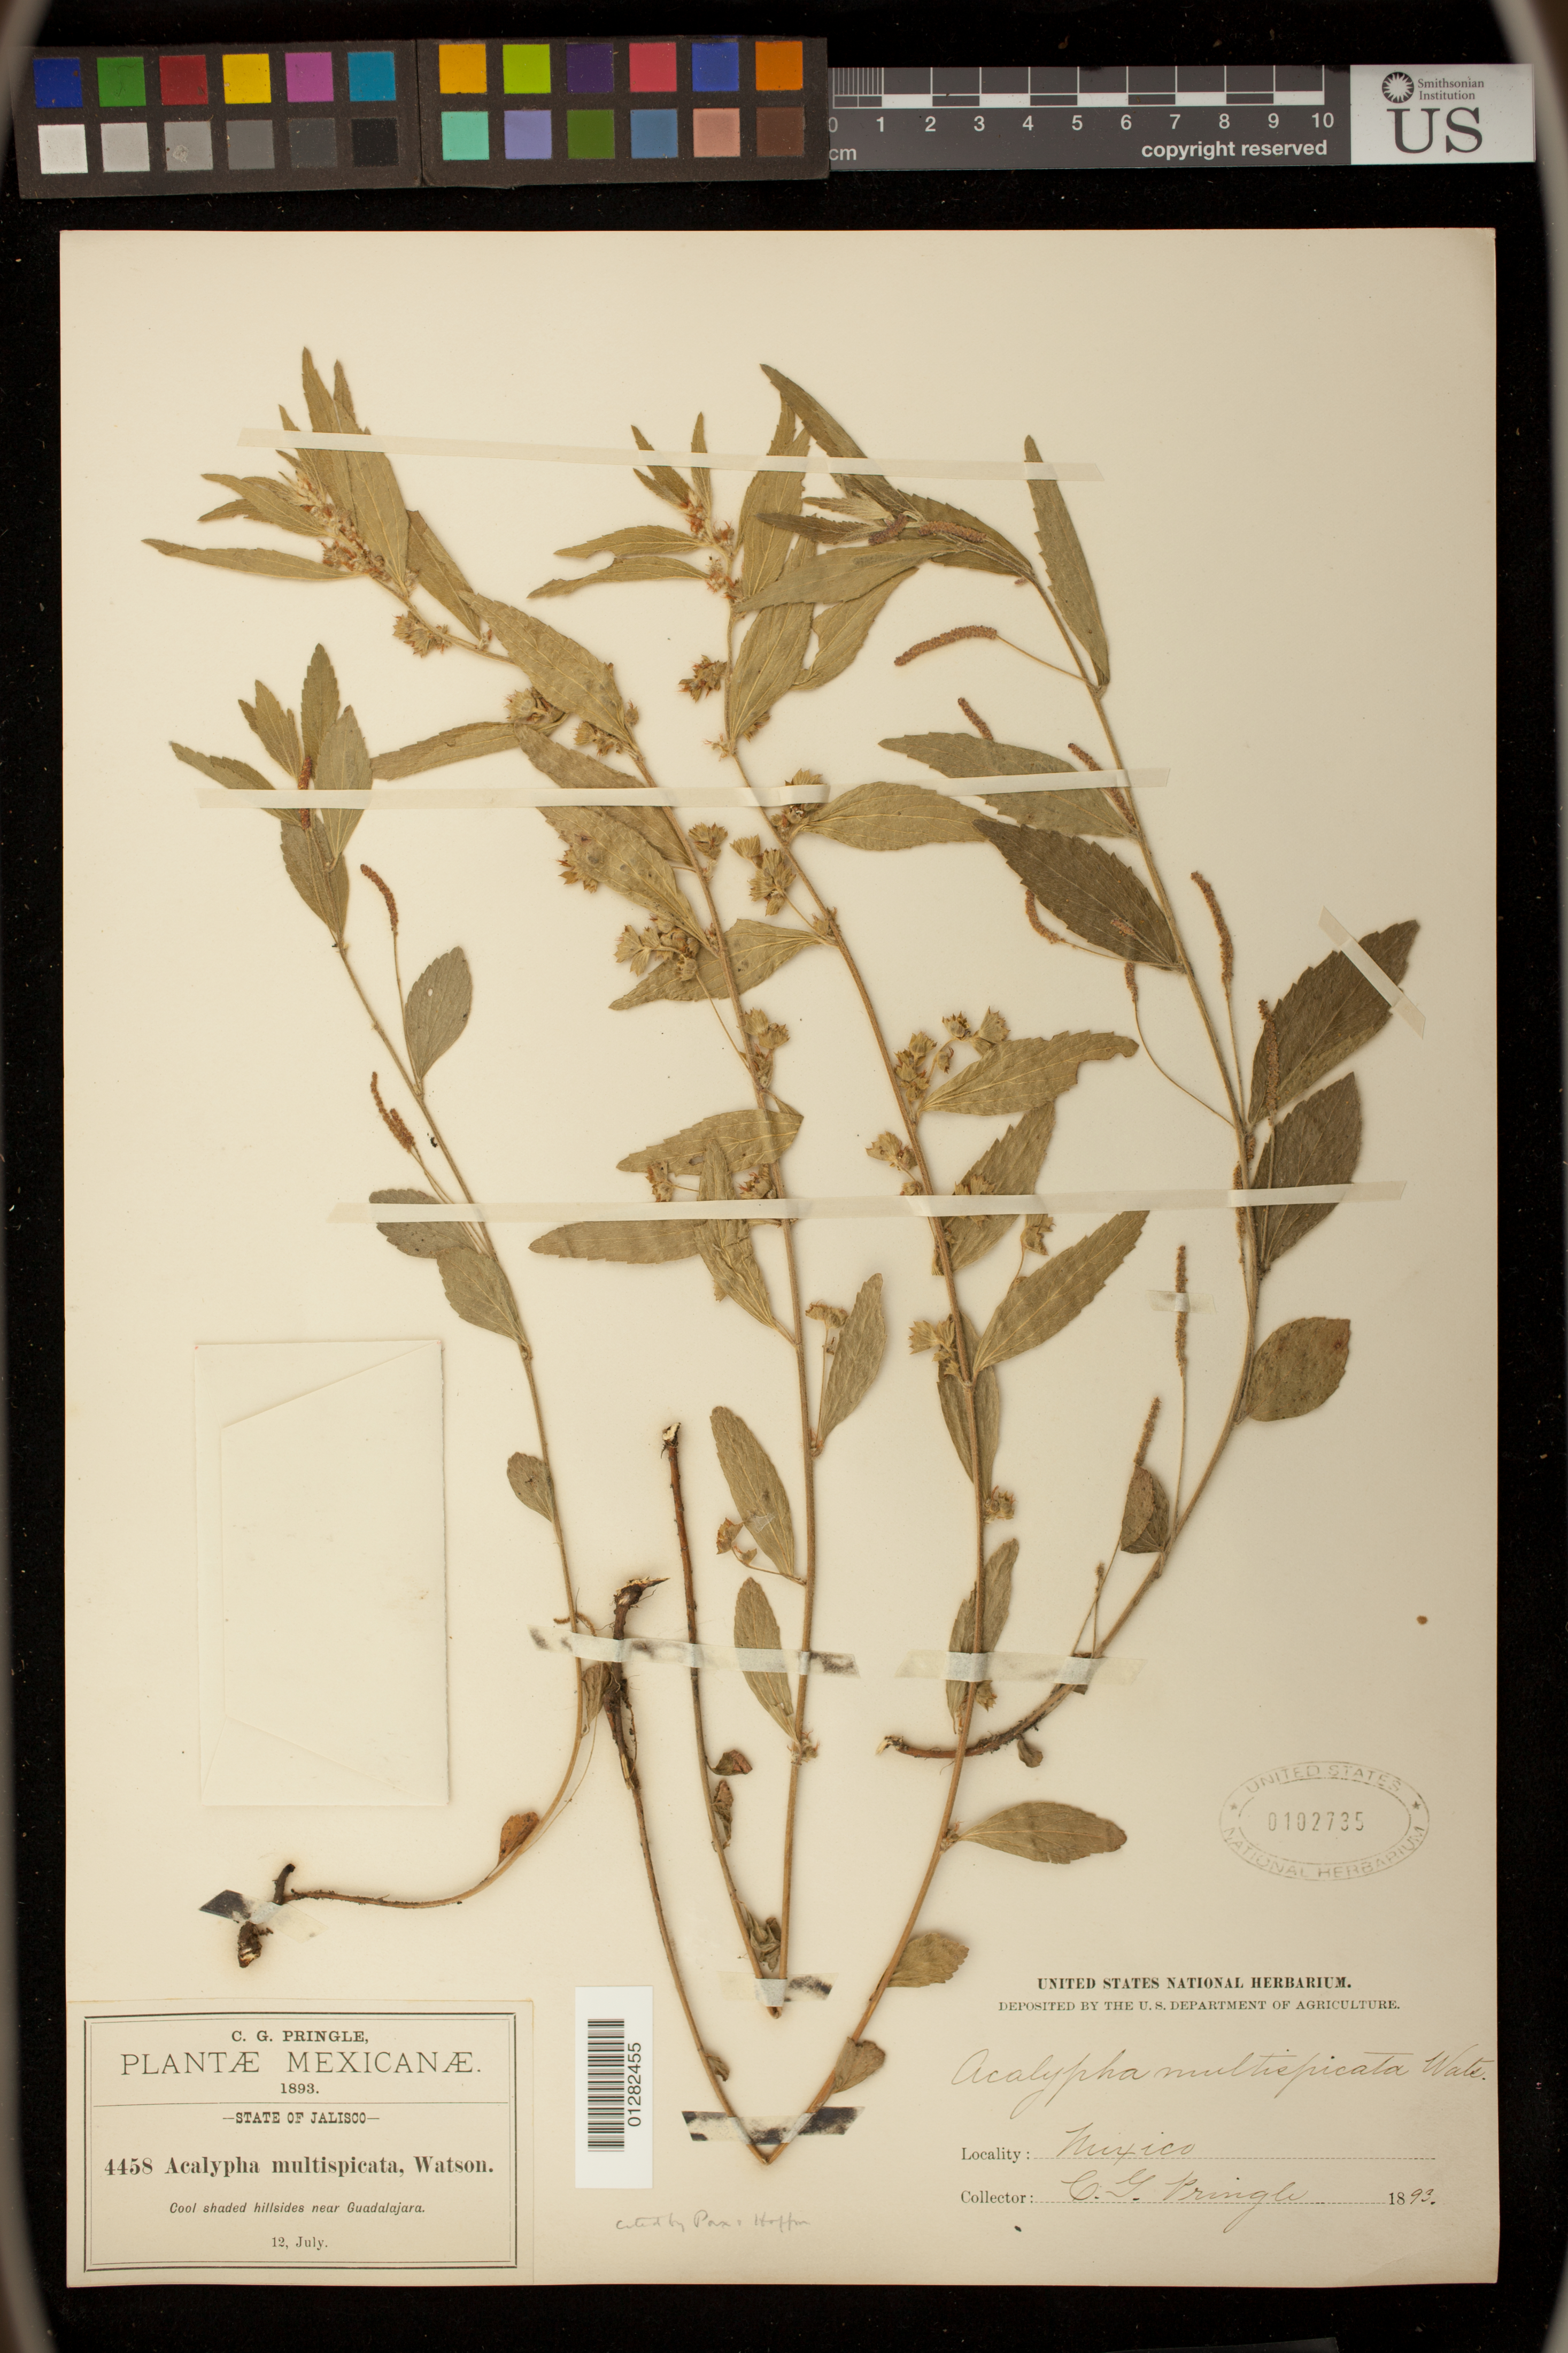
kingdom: Plantae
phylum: Tracheophyta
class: Magnoliopsida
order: Malpighiales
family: Euphorbiaceae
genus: Acalypha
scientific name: Acalypha multispicata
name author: S. Watson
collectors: A. Molina R.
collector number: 4458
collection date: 1893-07-12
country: Mexico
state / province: Jalisco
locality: Near Guadalajara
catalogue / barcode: US 102735